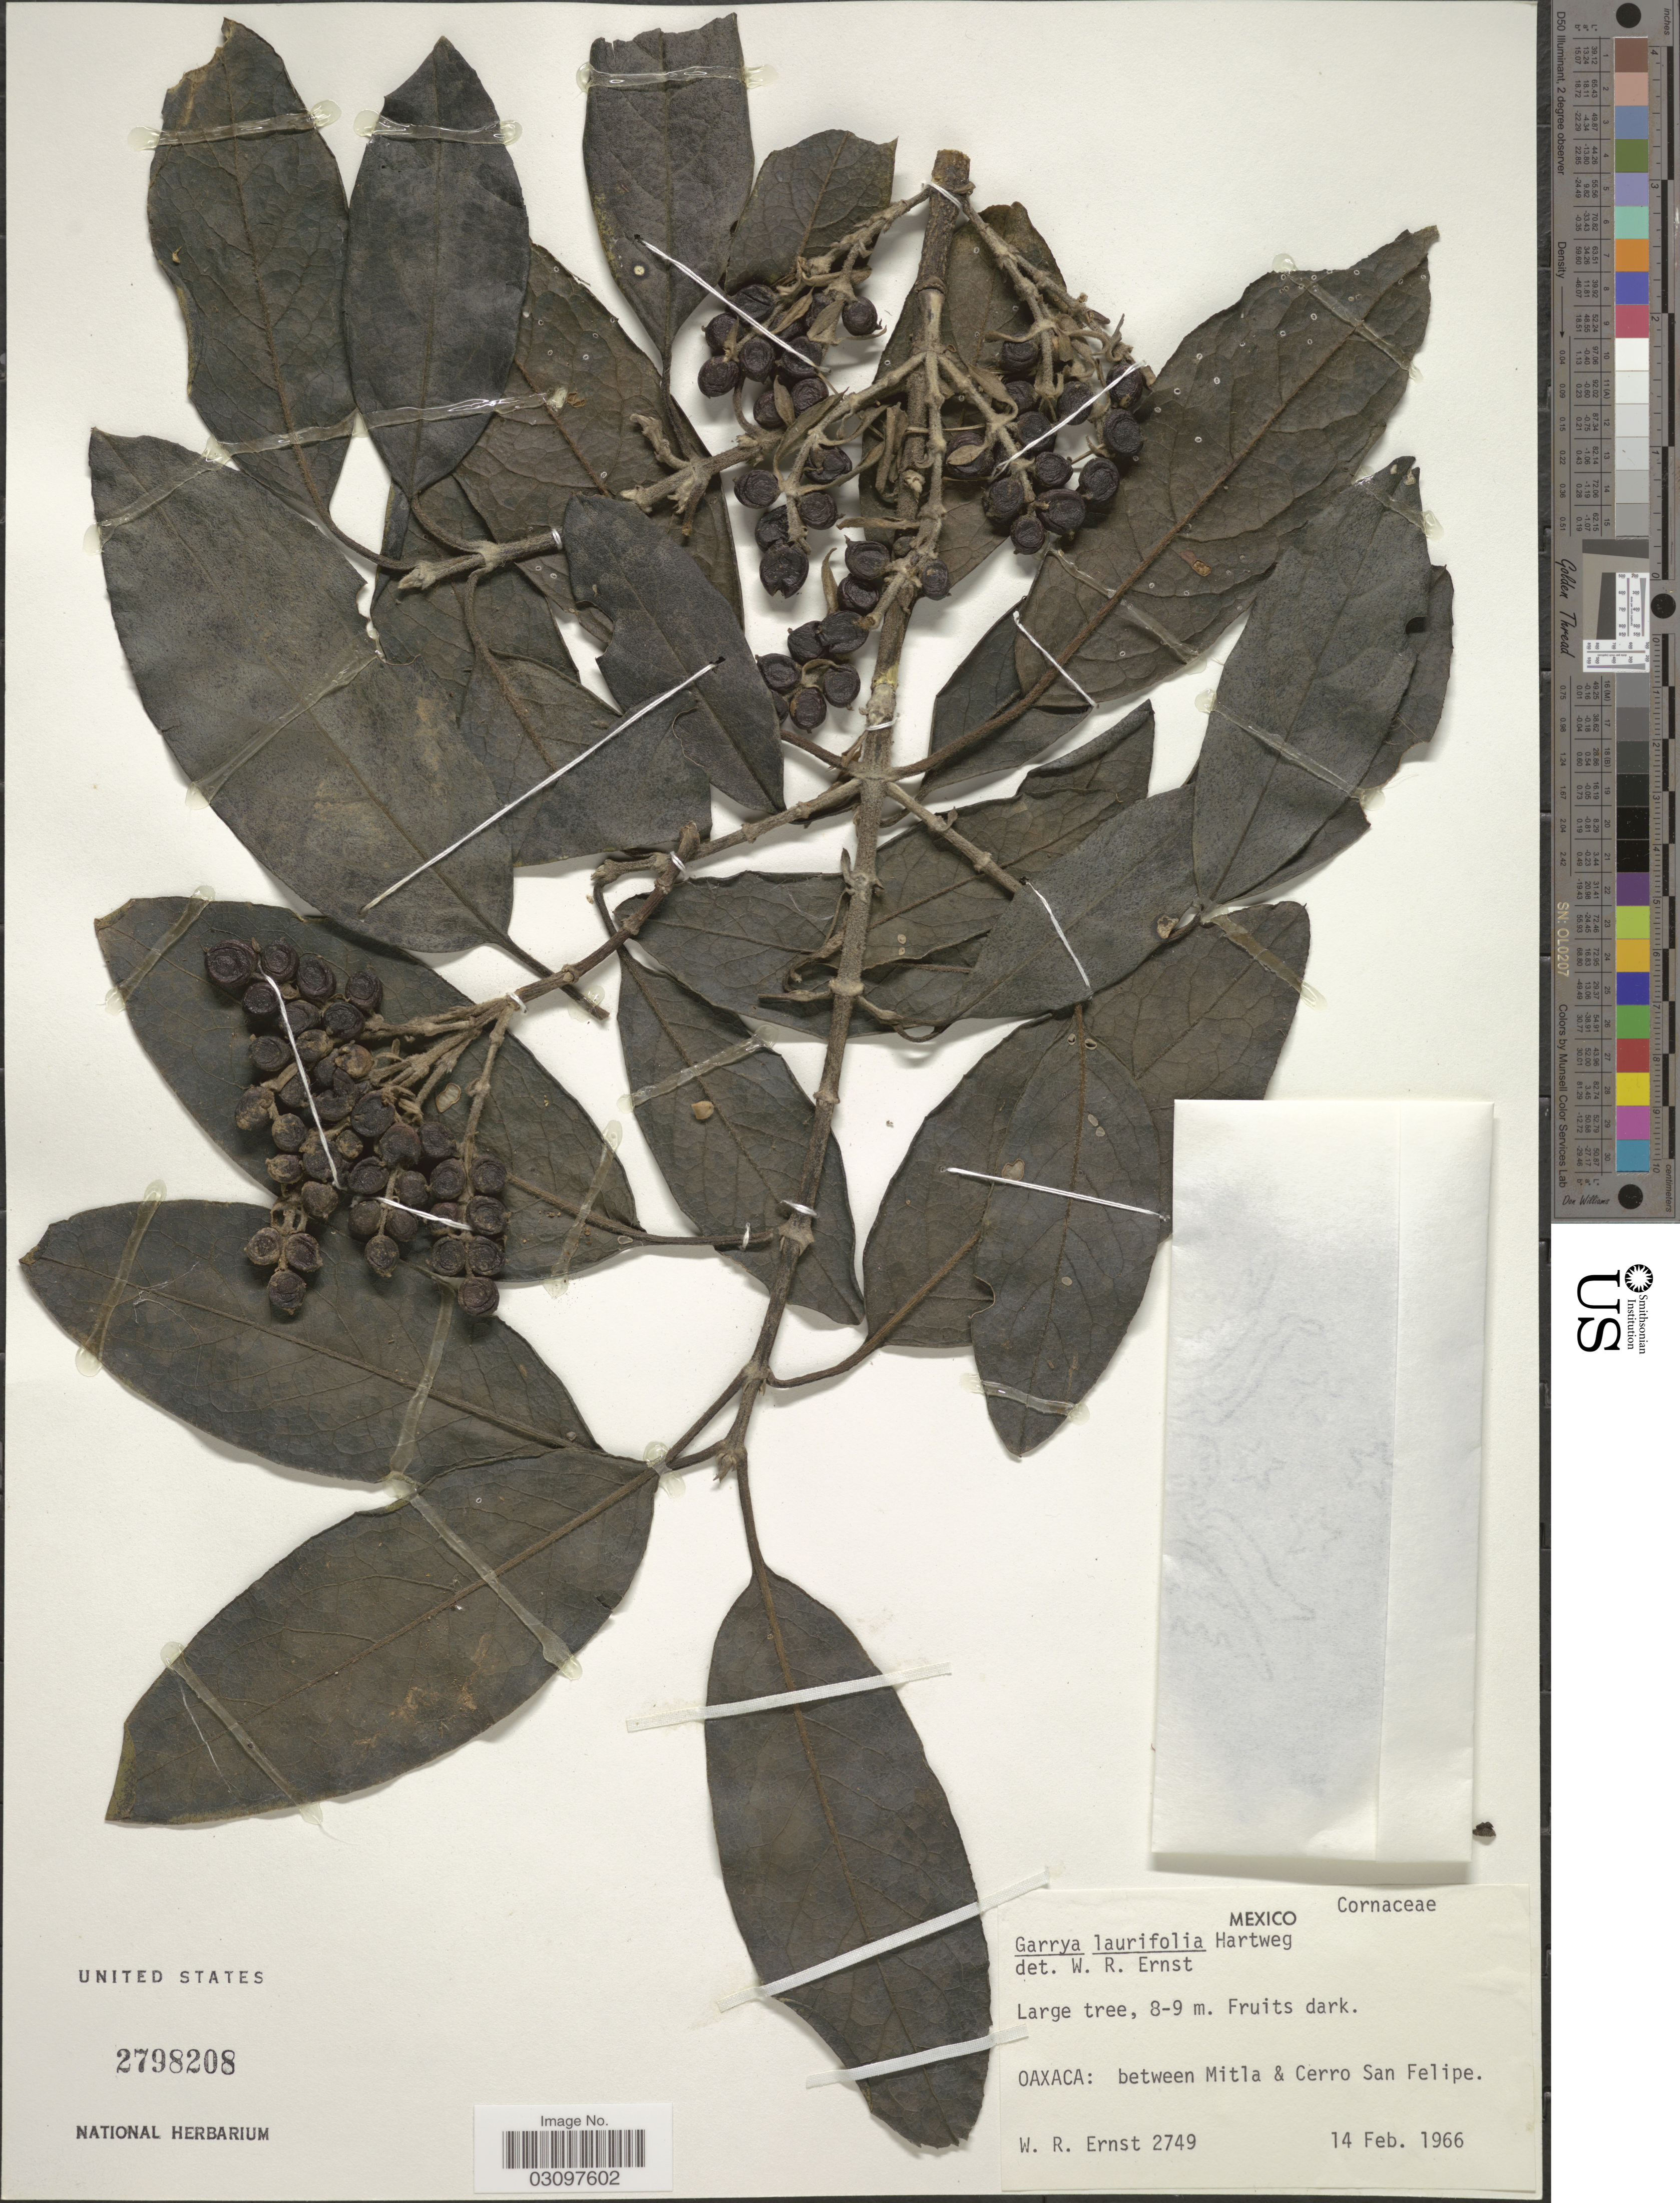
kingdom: Plantae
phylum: Tracheophyta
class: Magnoliopsida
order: Garryales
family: Garryaceae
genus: Garrya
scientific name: Garrya laurifolia subsp. laurifolia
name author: Hartw. ex Benth.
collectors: W. R. Ernst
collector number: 2749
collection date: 1966-02-14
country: Mexico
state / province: Oaxaca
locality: Between Mitla & Cerro San Felipe.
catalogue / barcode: US 2798208